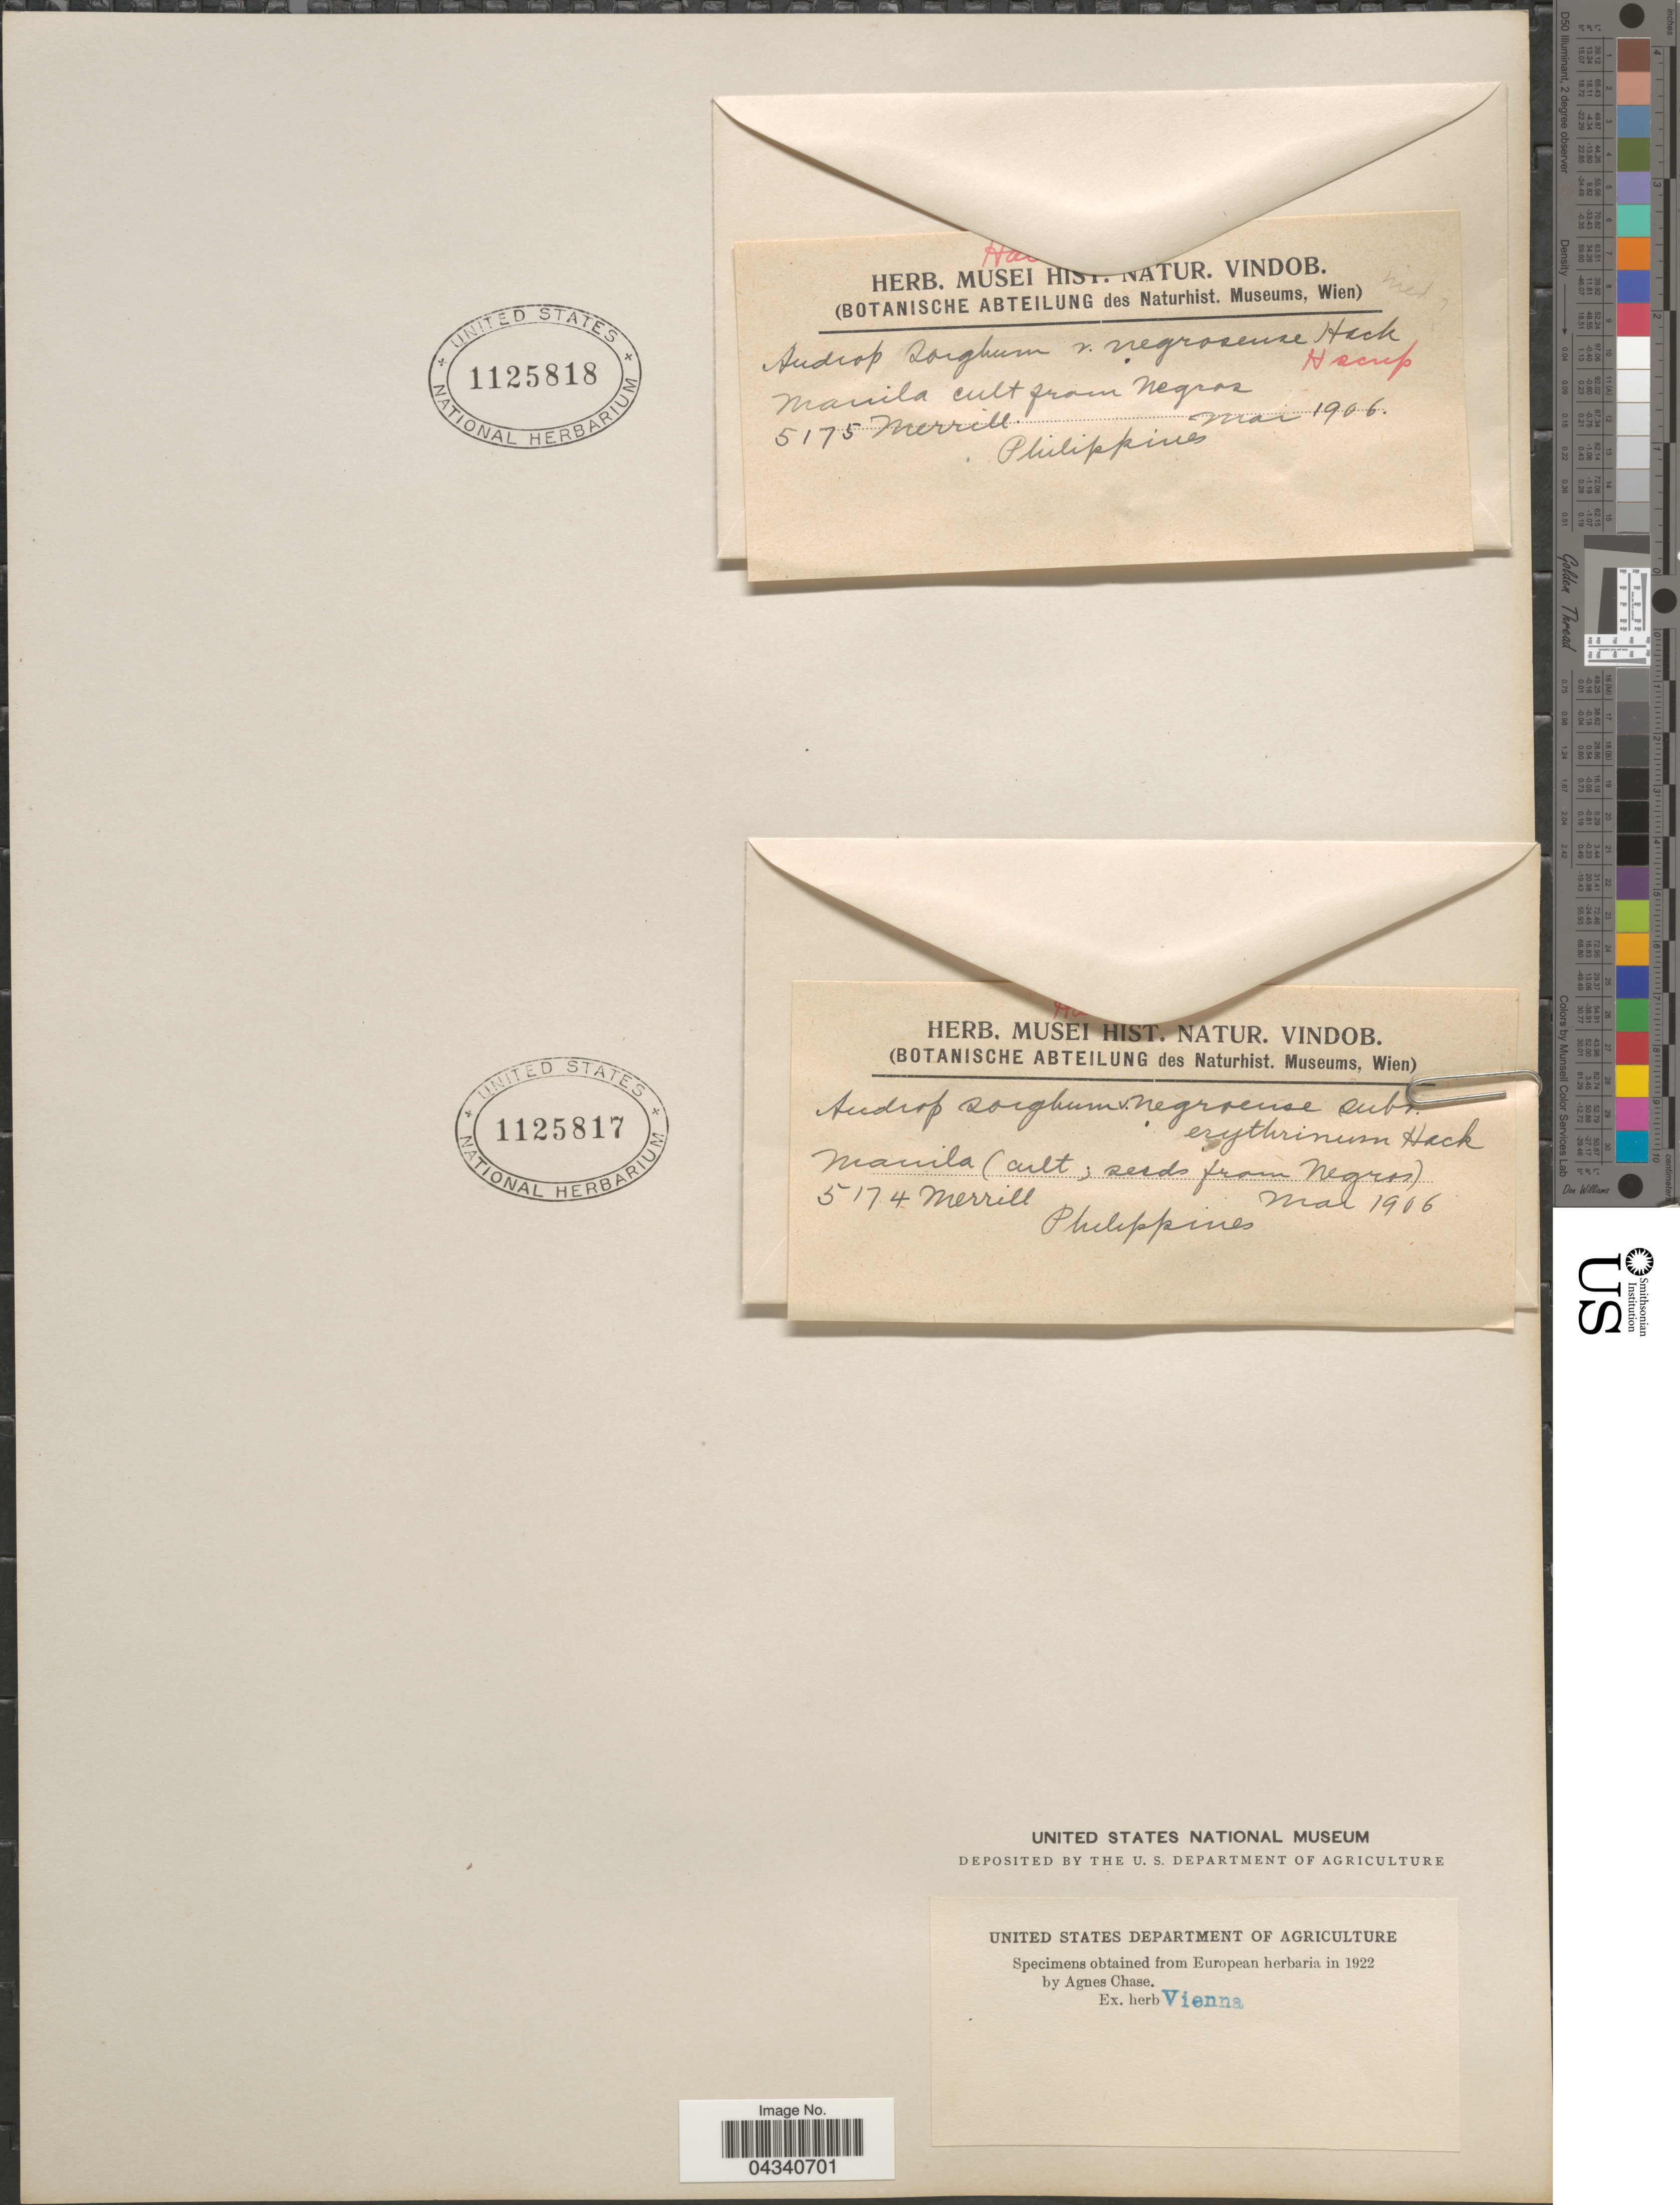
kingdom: Plantae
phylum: Tracheophyta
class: Liliopsida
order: Poales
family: Poaceae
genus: Sorghum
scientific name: Sorghum bicolor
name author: (L.) Moench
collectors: Merrill, --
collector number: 5174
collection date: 1906-05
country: Philippines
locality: Manila (cult; seeds from Negros).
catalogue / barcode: US 1125817-2